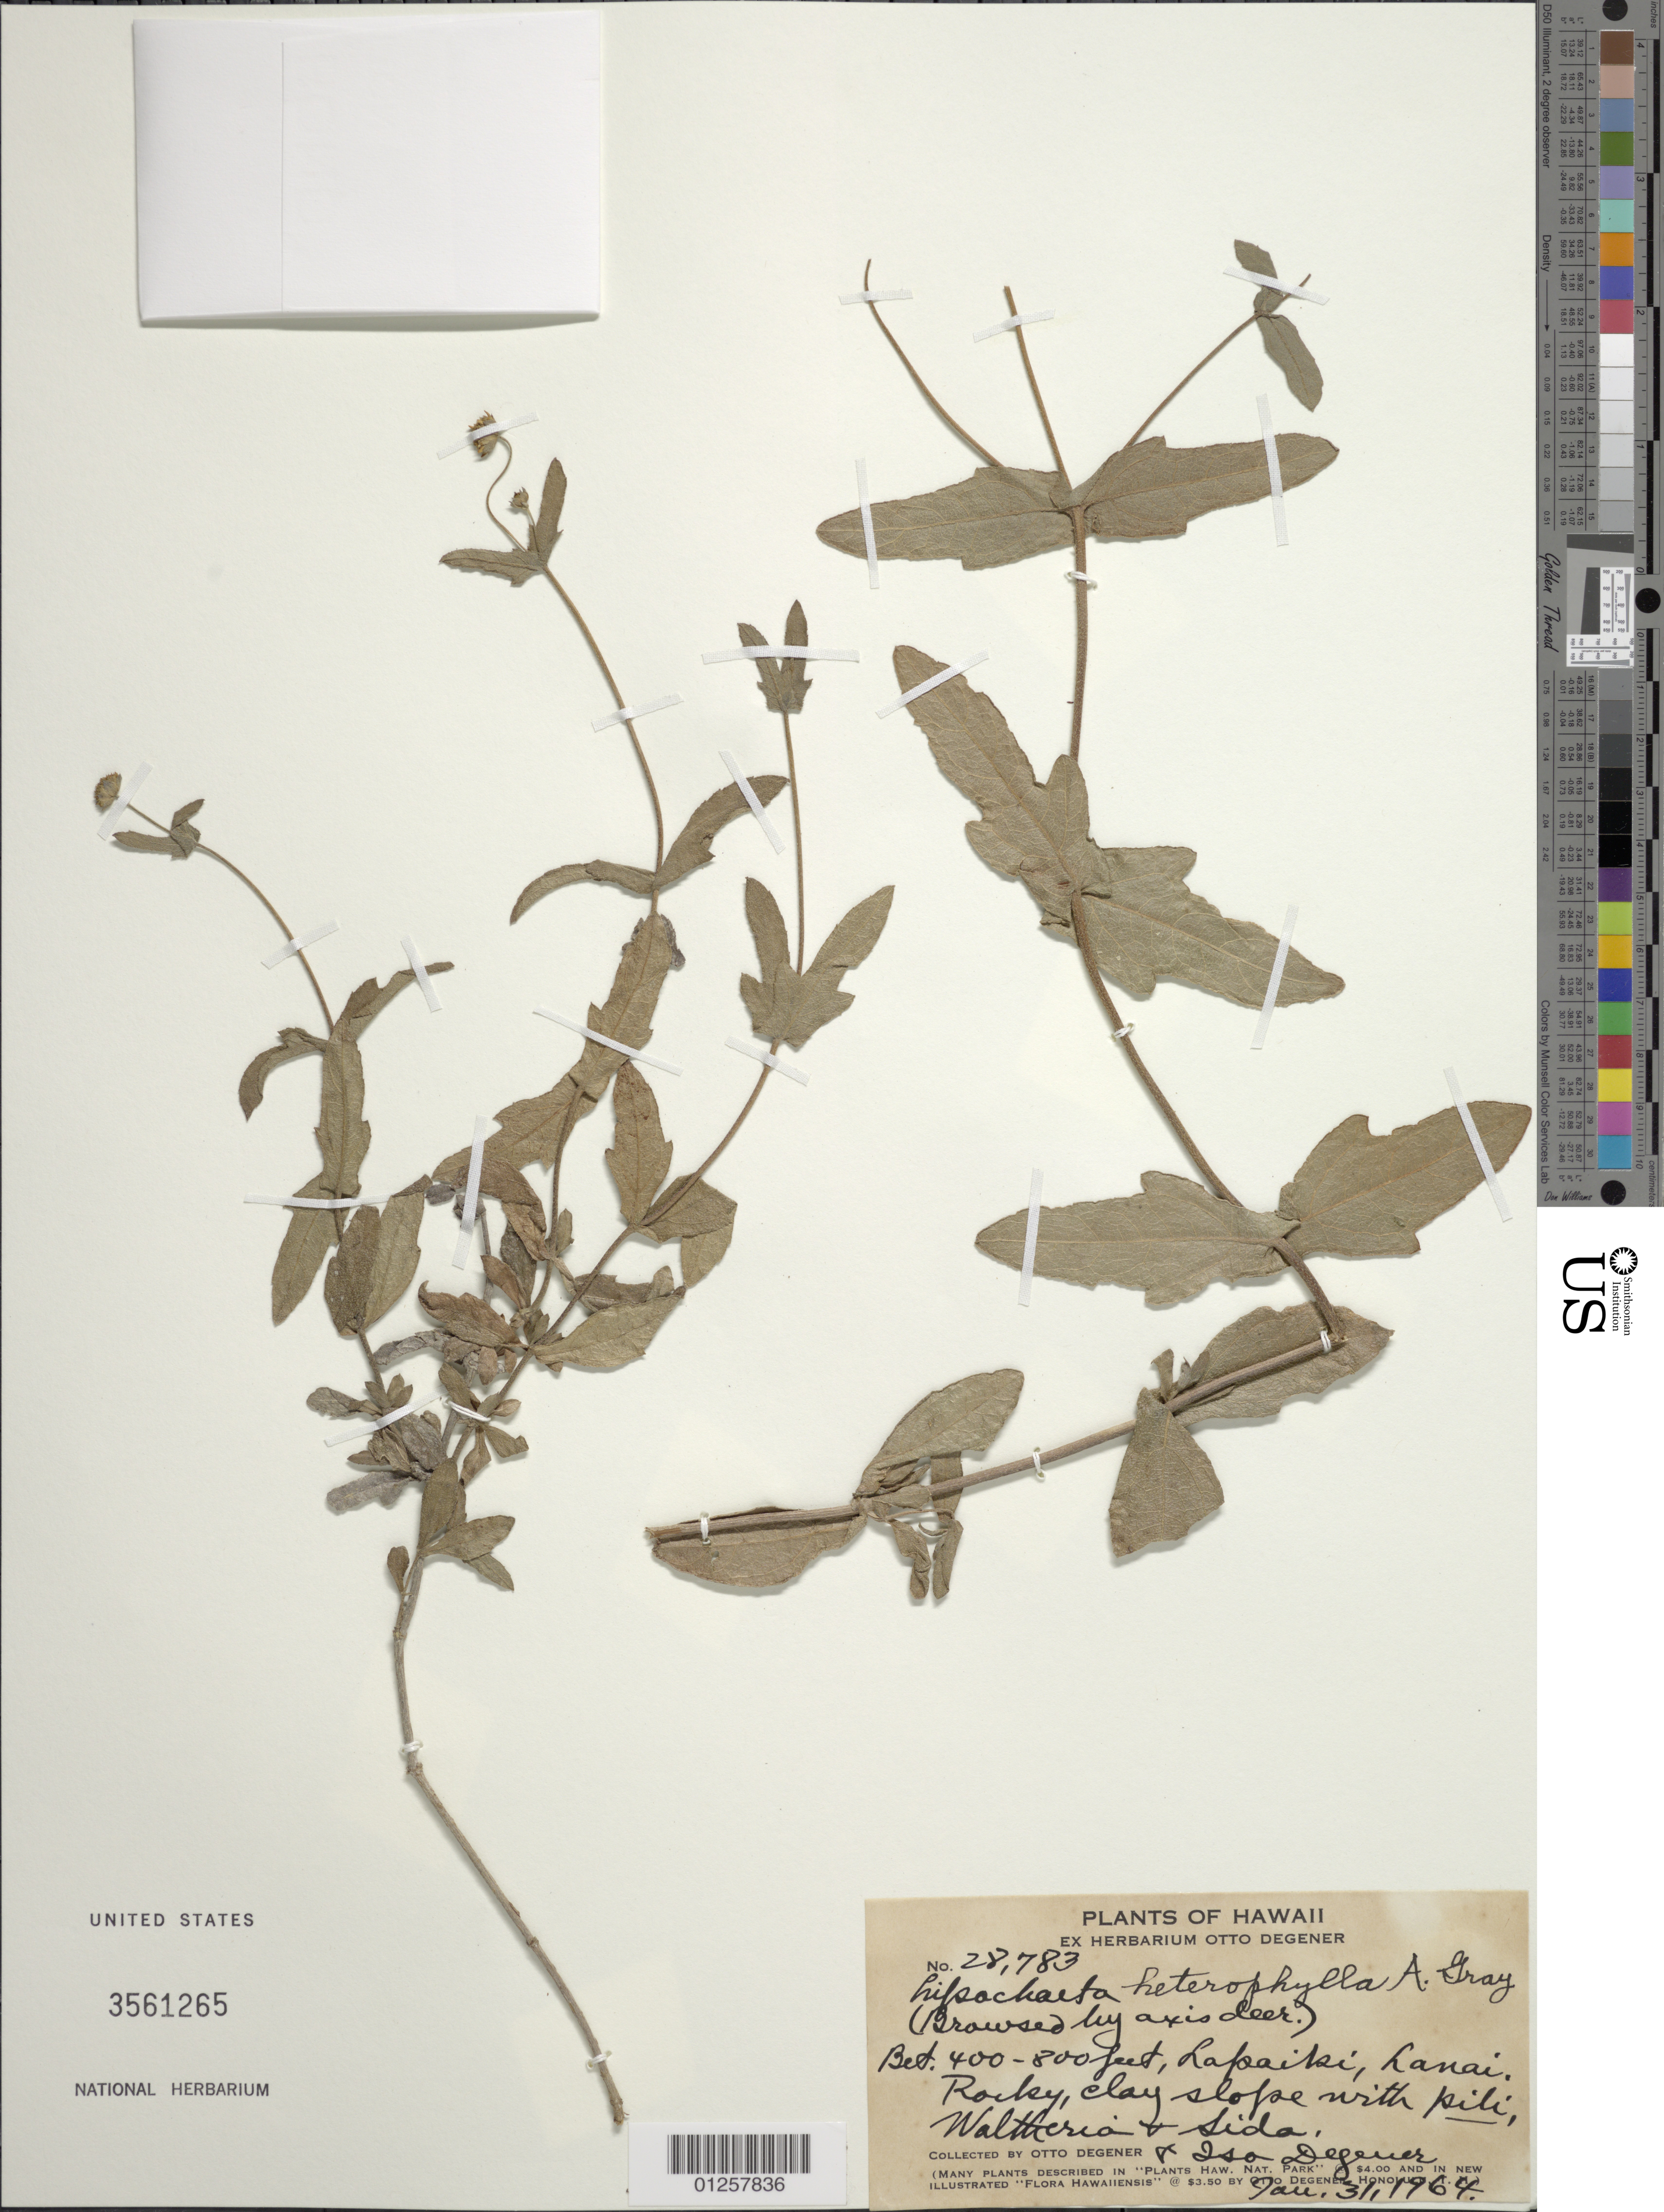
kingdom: Plantae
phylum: Tracheophyta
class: Magnoliopsida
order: Asterales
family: Asteraceae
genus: Lipochaeta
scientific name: Lipochaeta heterophylla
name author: A. Gray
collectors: O. Degener & I. Degener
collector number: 28783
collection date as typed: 31 Jan 1964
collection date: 1964-01-31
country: United States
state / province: Hawaii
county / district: Maui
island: Lana'i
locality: Lapaiki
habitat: Rocky, clay slope.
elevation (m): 122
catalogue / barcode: US 3561265